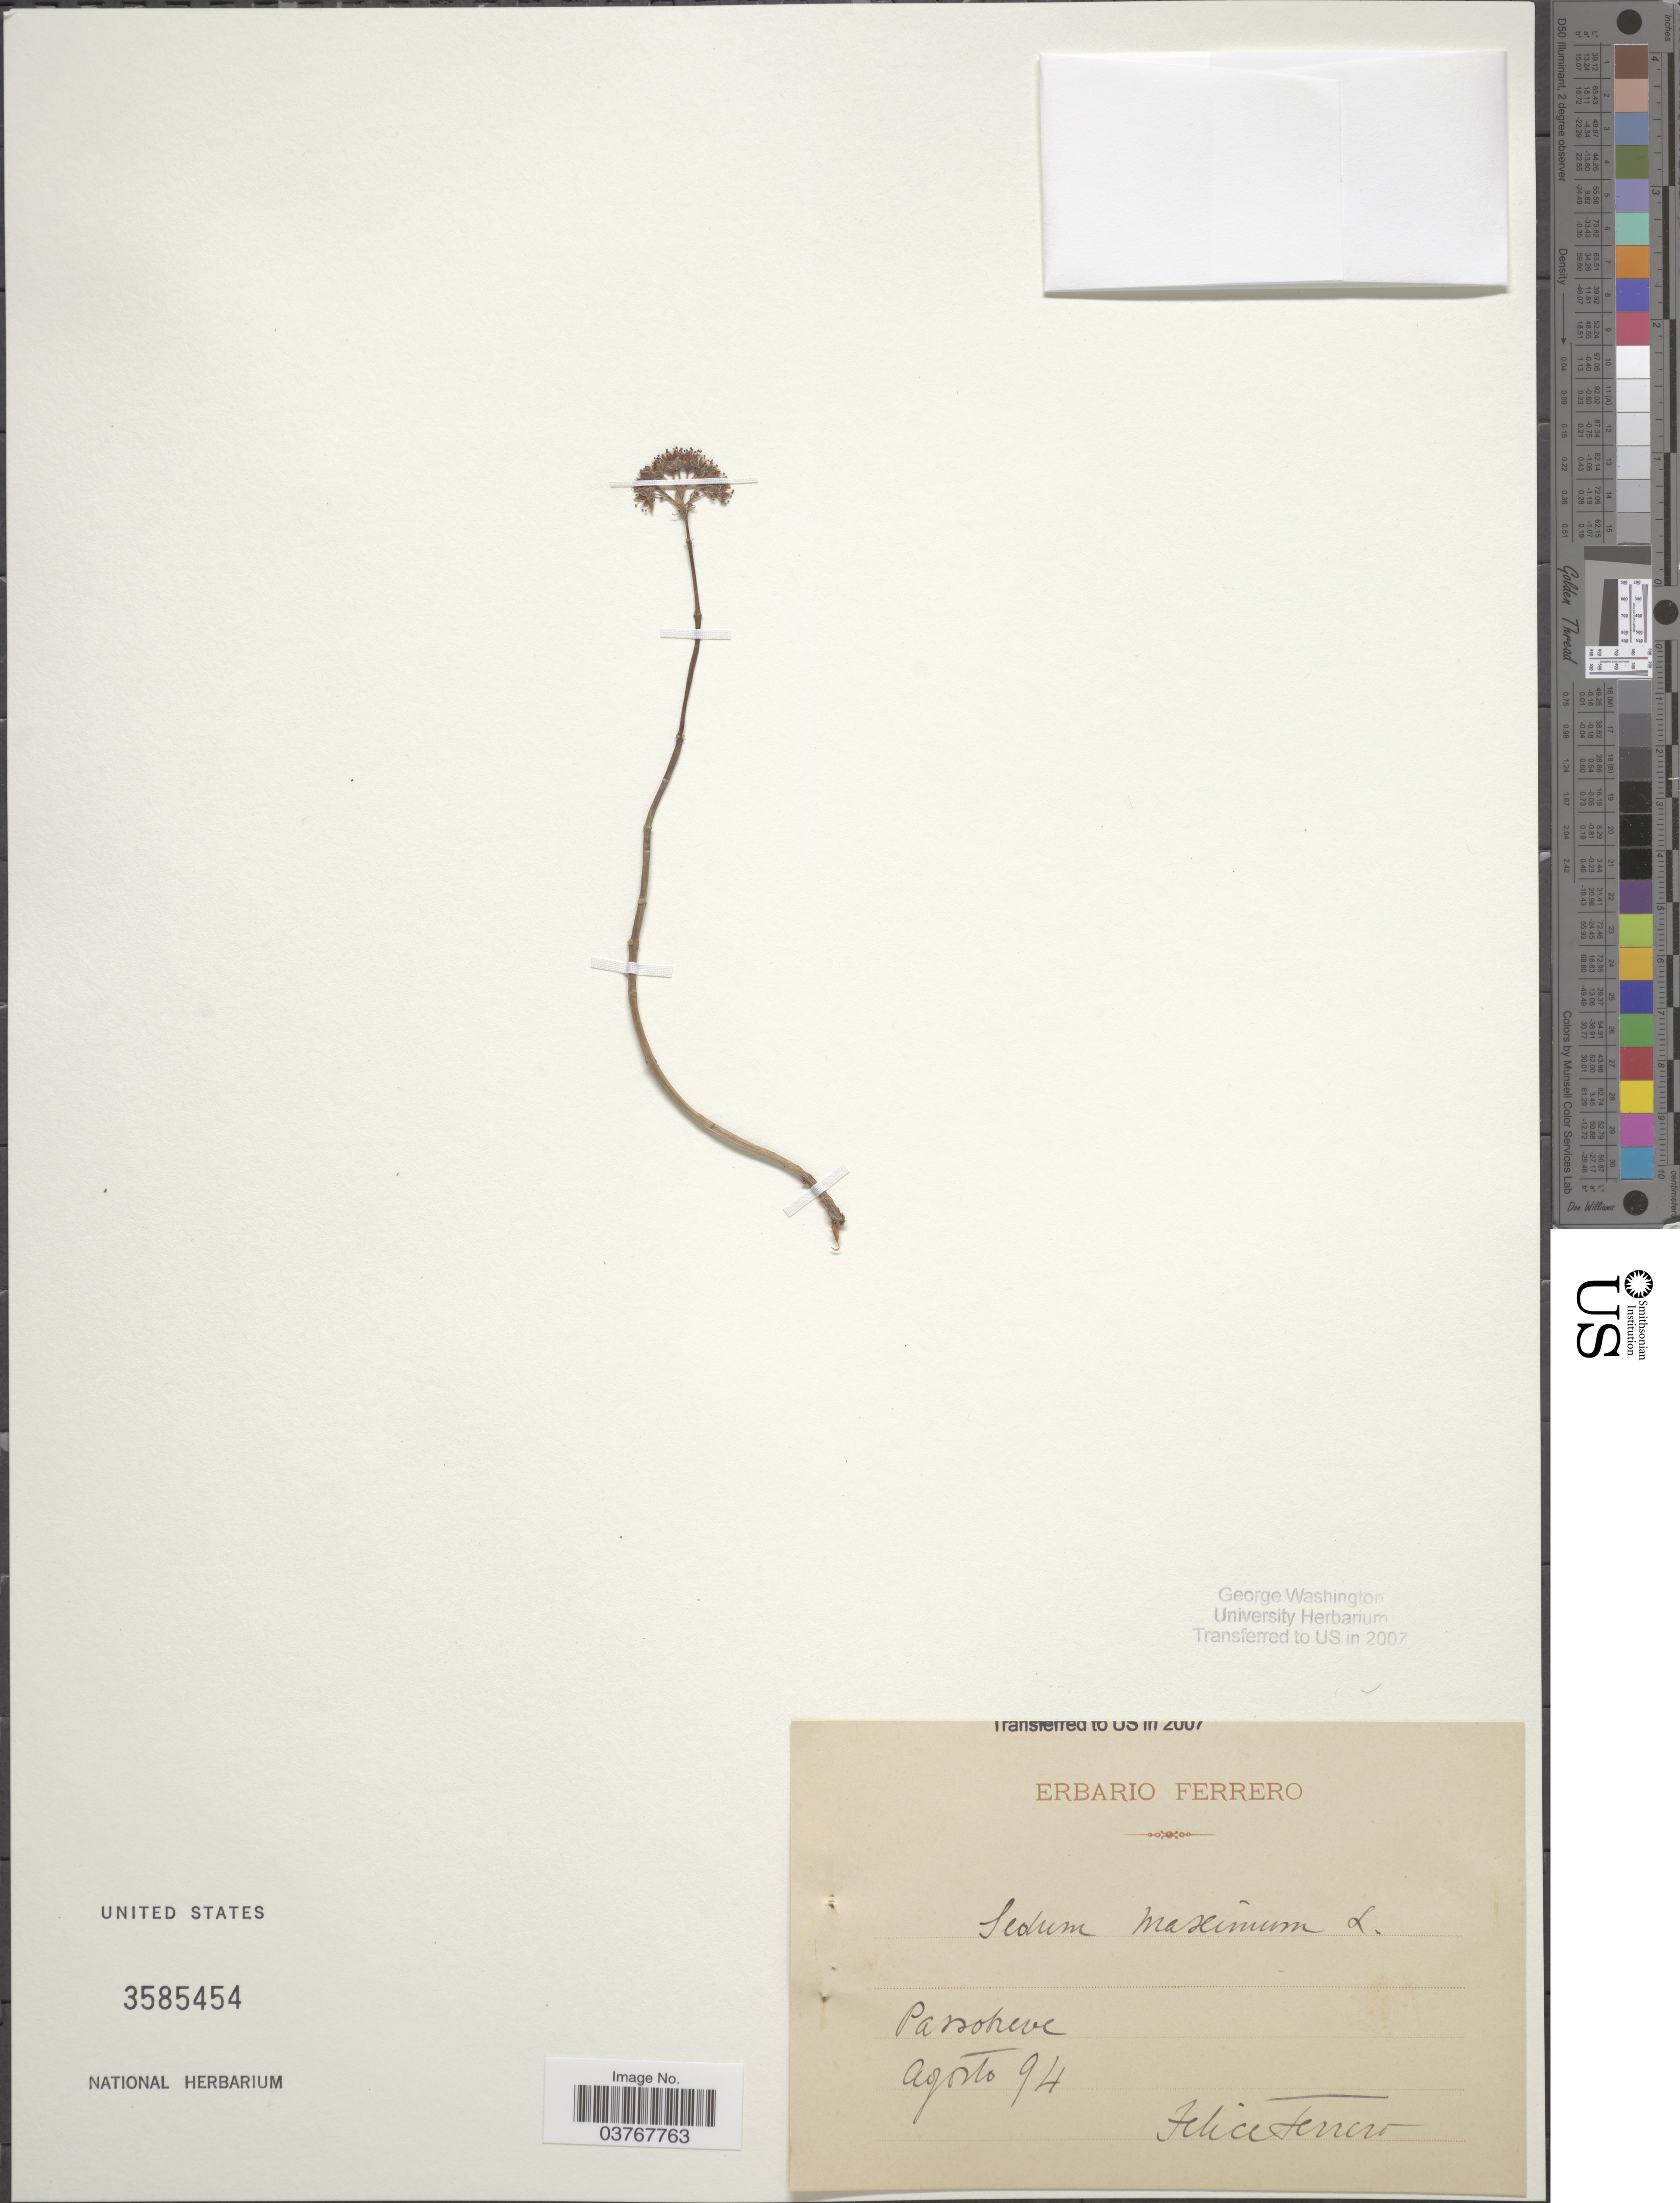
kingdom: Plantae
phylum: Tracheophyta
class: Magnoliopsida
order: Saxifragales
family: Crassulaceae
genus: Hylotelephium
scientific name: Hylotelephium maximum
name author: (L.) Holub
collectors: F. Ferrero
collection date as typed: Transcribed d/m/y: /8/94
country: Italy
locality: Passobreve.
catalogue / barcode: US 3585454